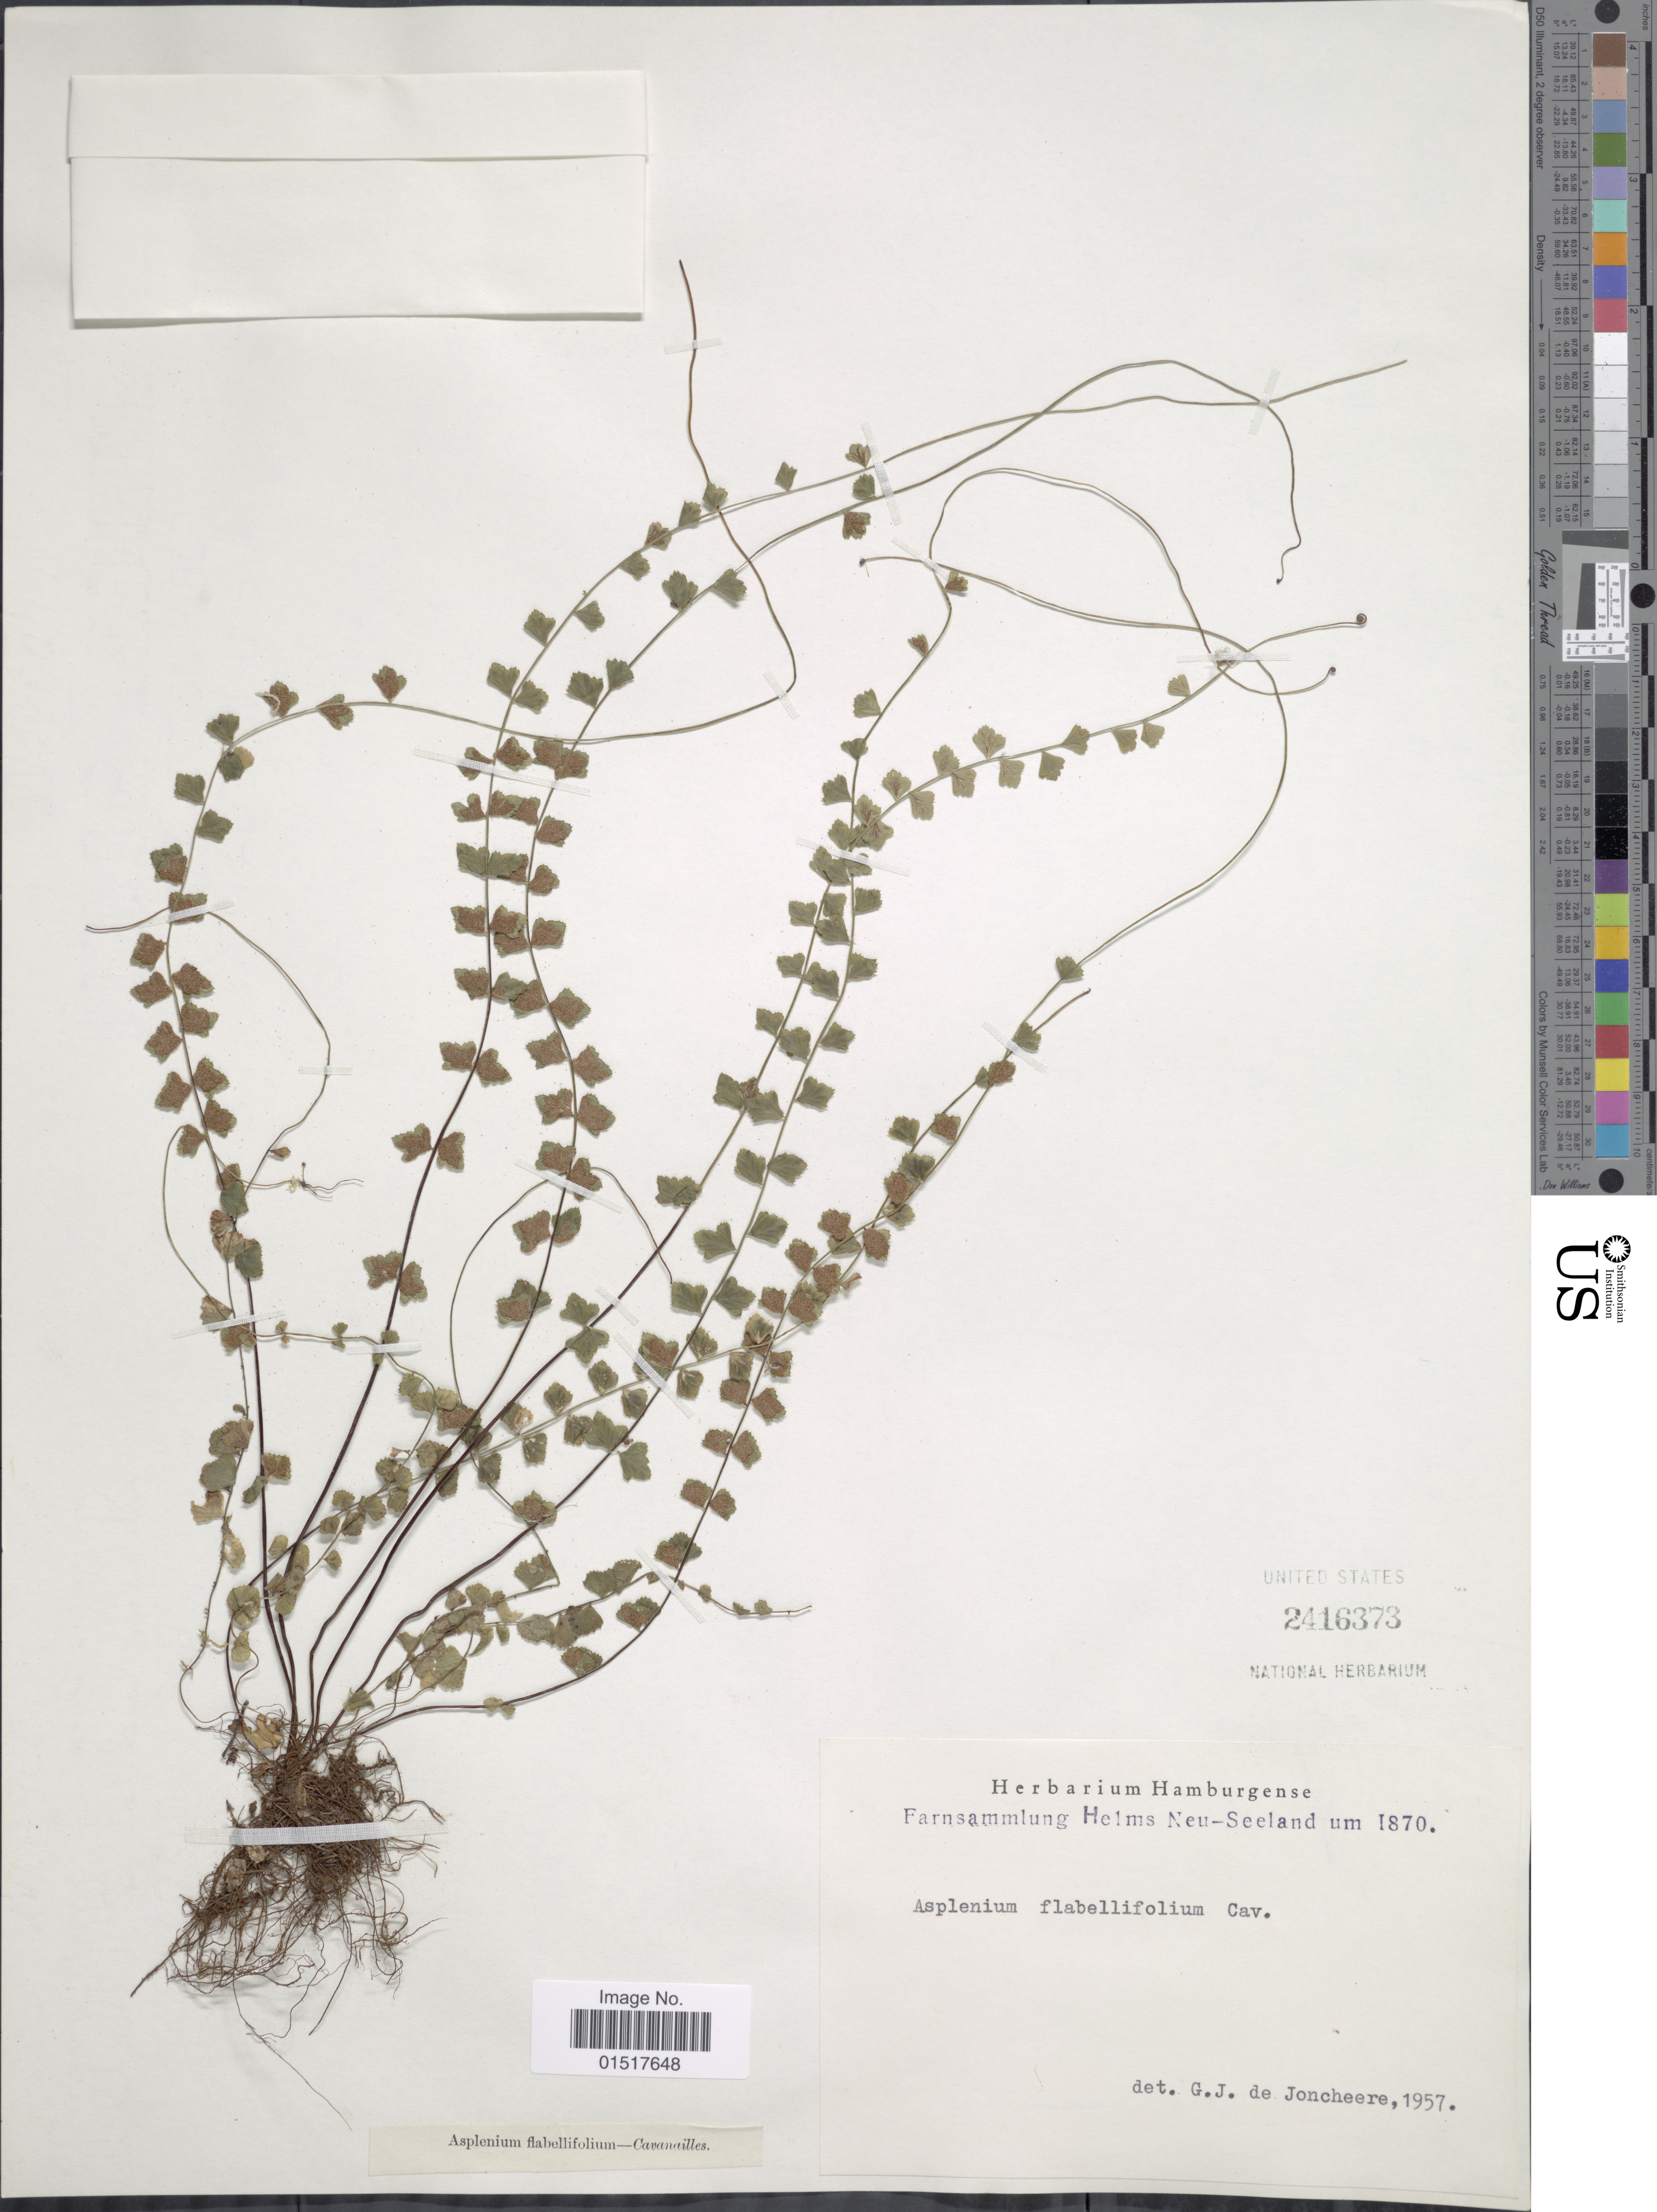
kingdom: Plantae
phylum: Tracheophyta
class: Polypodiopsida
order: Polypodiales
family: Aspleniaceae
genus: Asplenium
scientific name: Asplenium flabellifolium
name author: Cav.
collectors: Helms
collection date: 1870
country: New Zealand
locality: Neu-Seeland.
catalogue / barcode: US 2416373